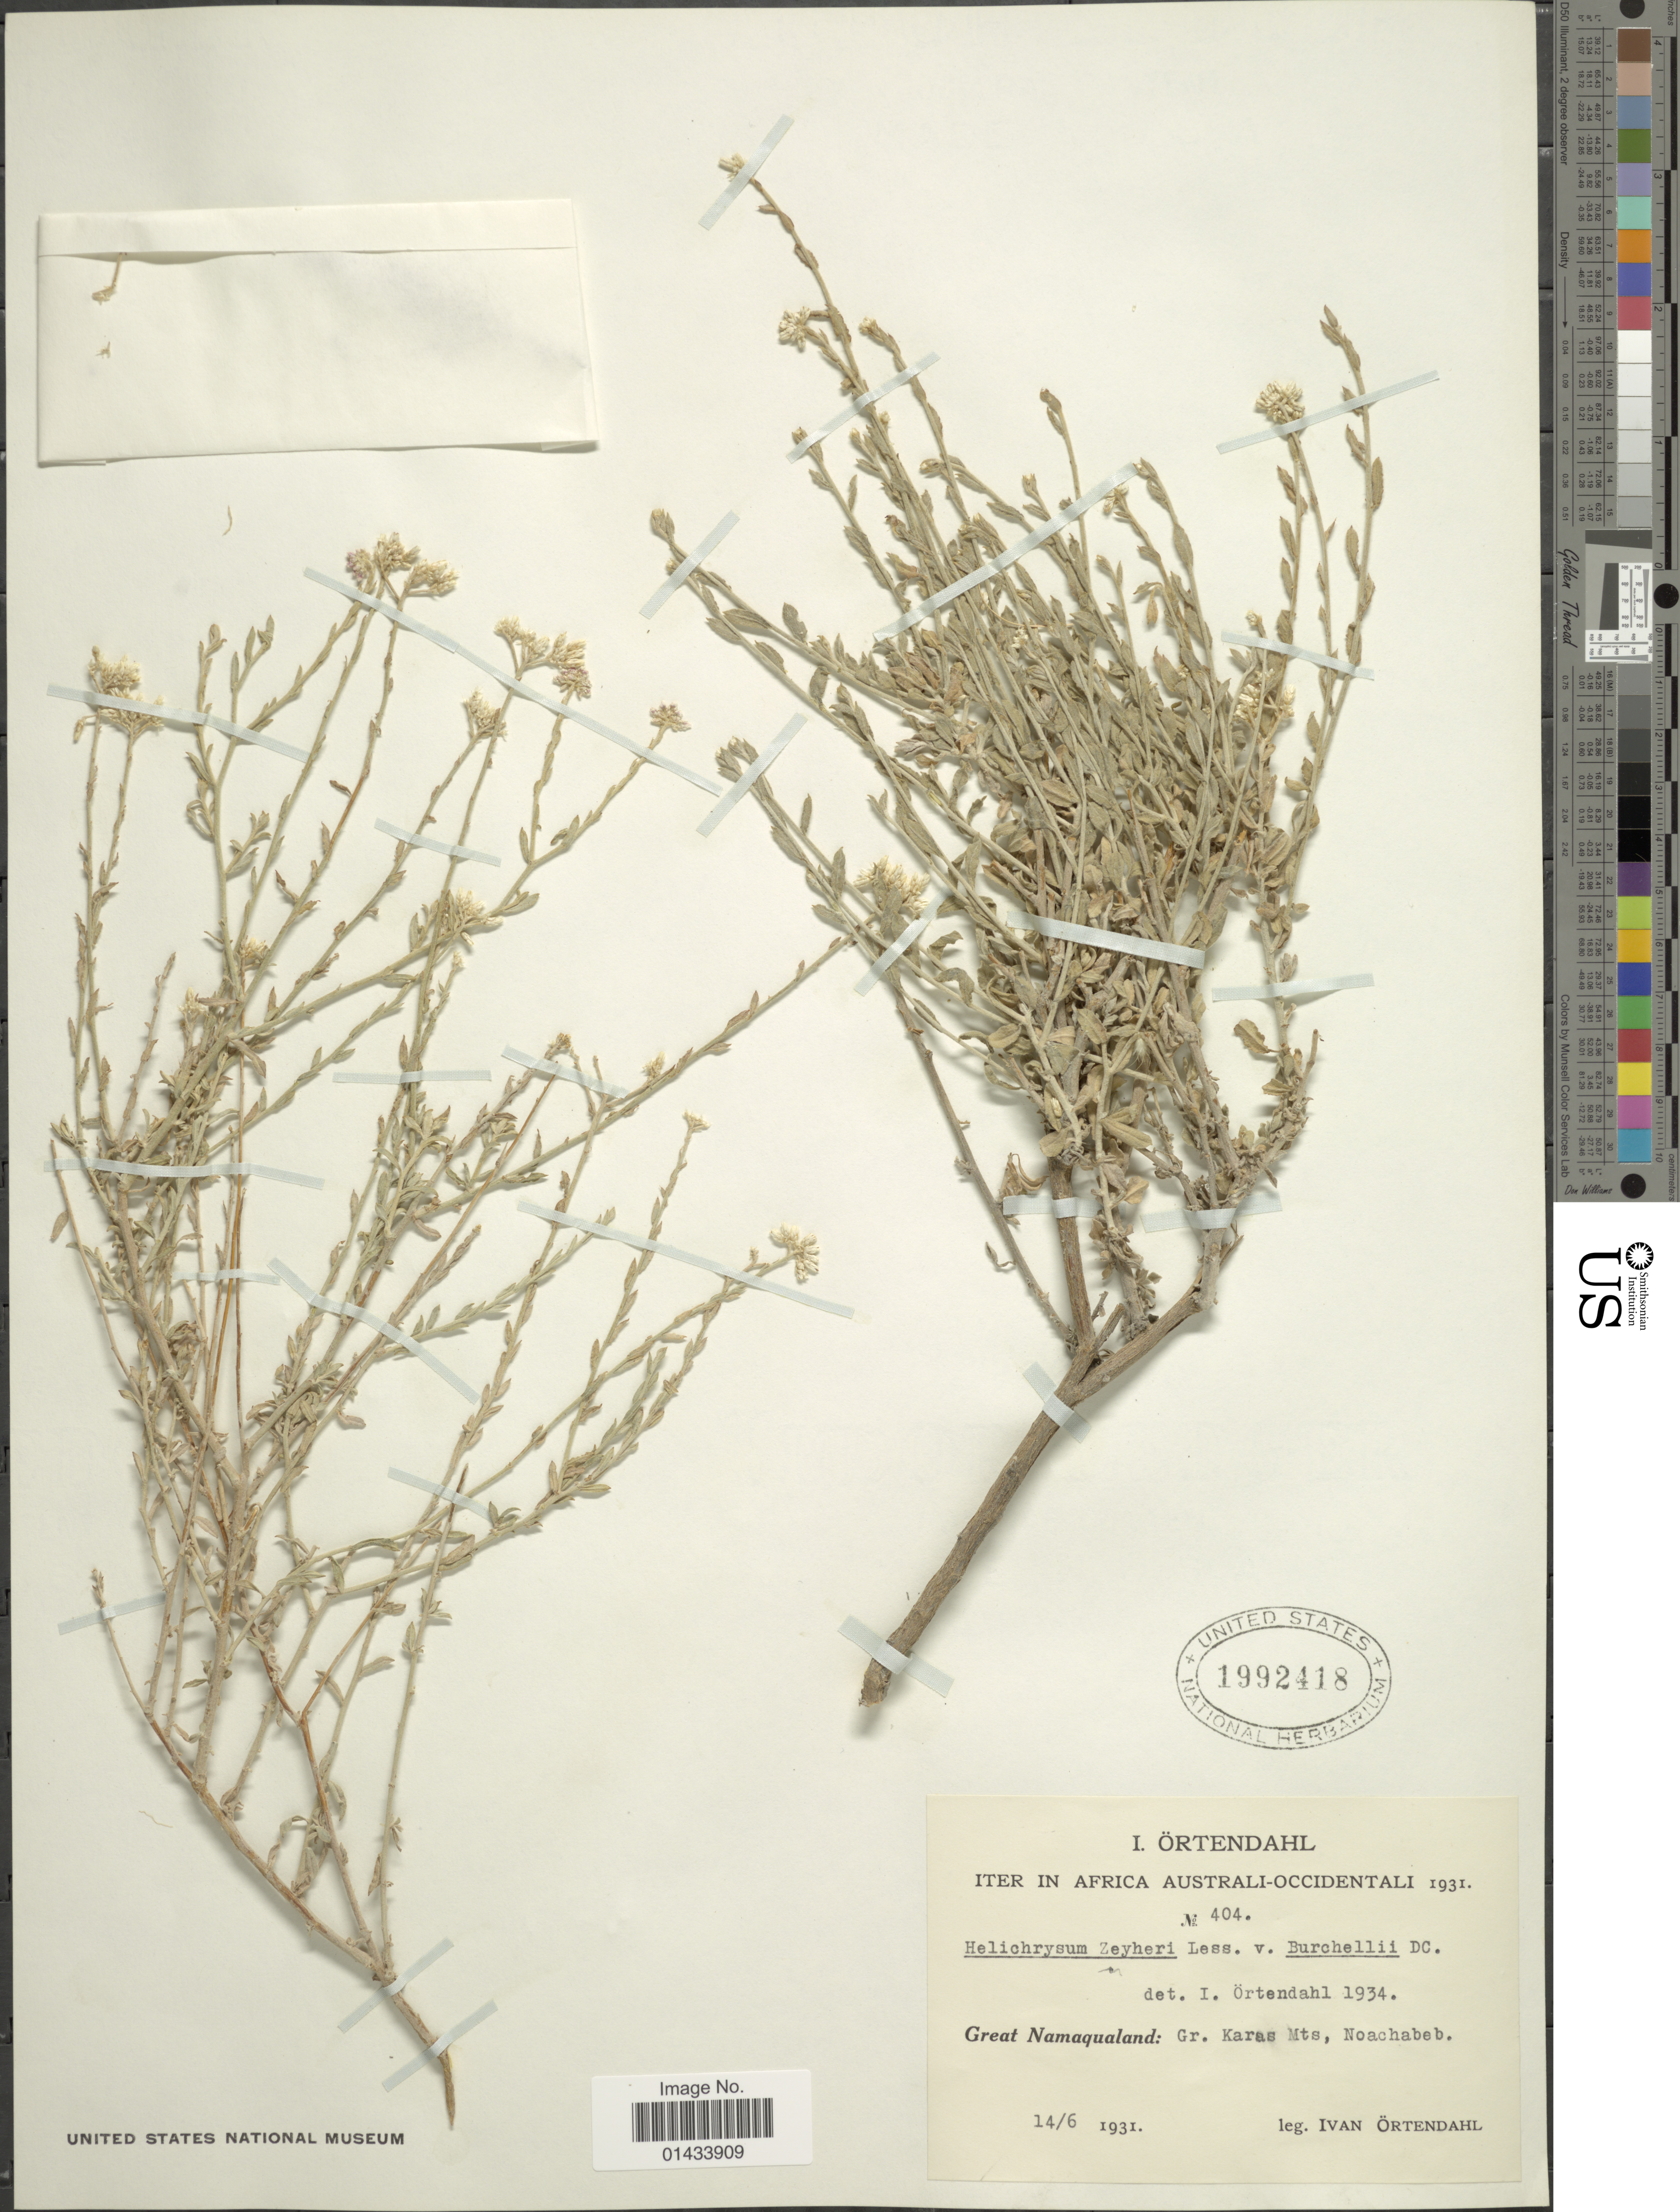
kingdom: Plantae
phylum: Tracheophyta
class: Magnoliopsida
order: Asterales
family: Asteraceae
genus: Helichrysum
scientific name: Helichrysum sp.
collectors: I. Ortendahl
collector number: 404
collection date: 1931-06-14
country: Namibia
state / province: Karas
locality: Africa Australi- Occidentali, Great Namaqualand: Gr. Karas Mts., Noachabeb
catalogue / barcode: US 1992418